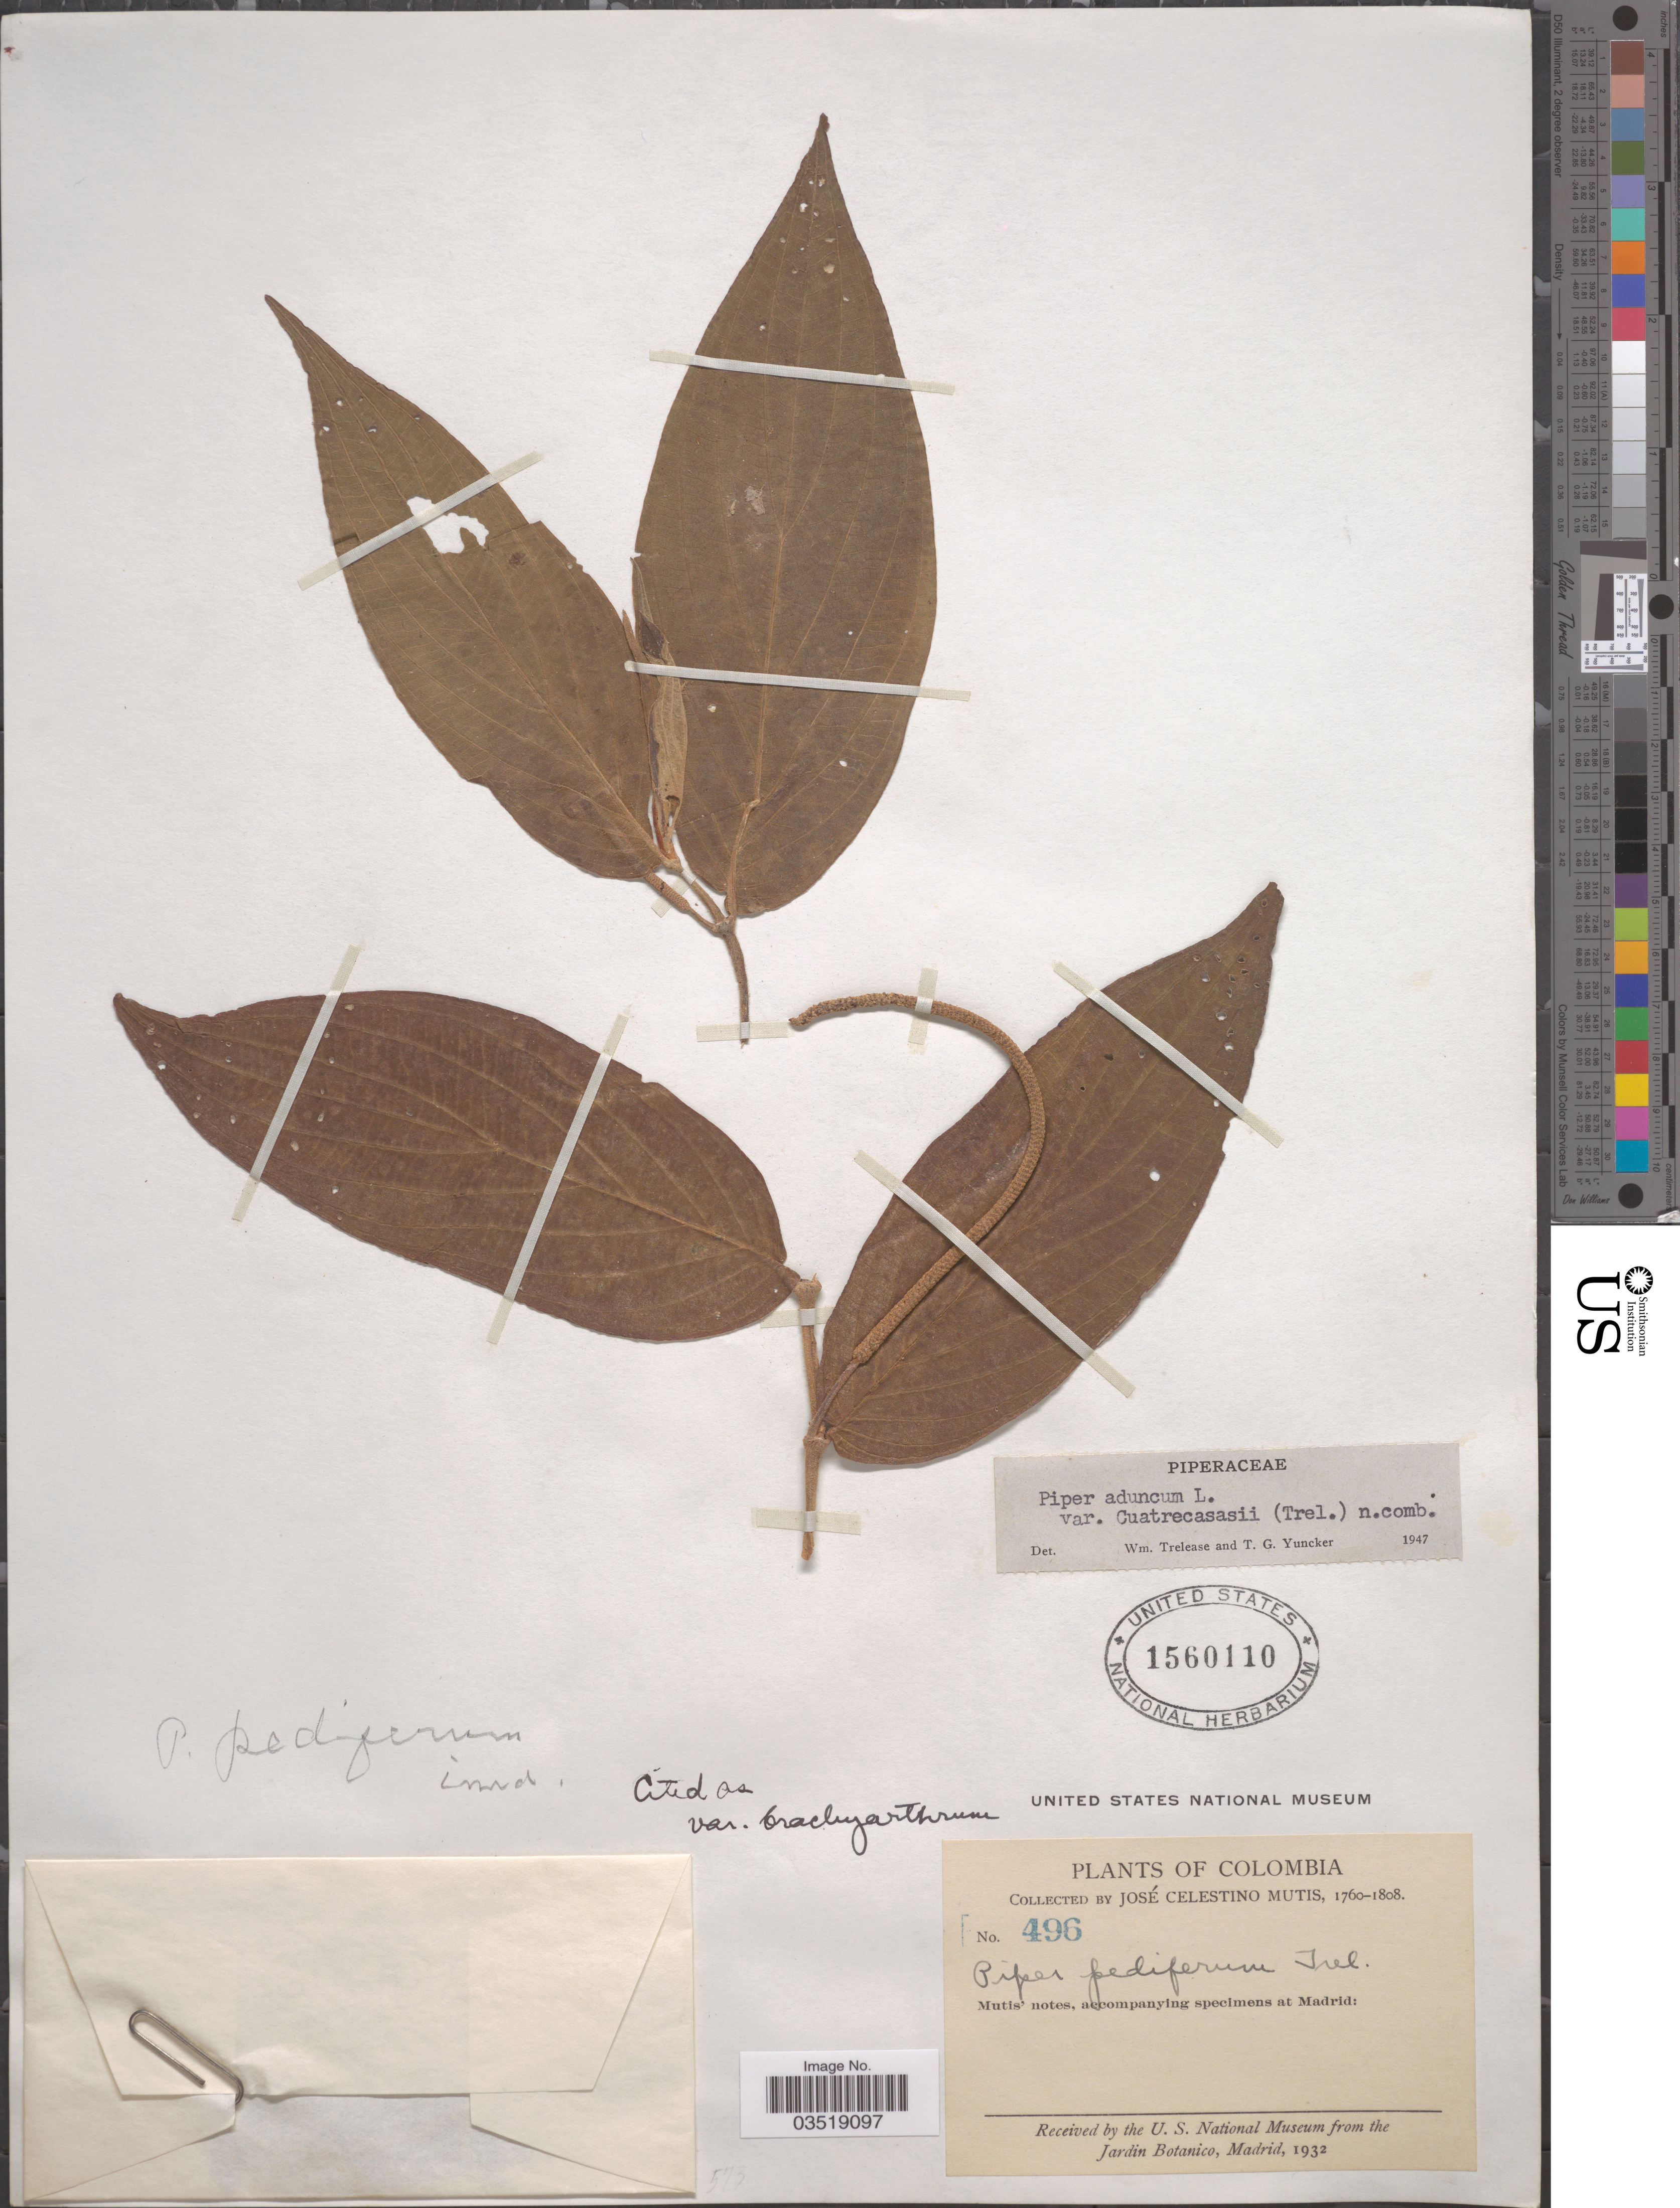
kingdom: Plantae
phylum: Tracheophyta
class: Magnoliopsida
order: Piperales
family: Piperaceae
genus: Piper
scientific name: Piper aduncum var. cordulatum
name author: L.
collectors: J. C. B. Mutis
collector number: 496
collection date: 1760/1808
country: Colombia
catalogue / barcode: US 1560110